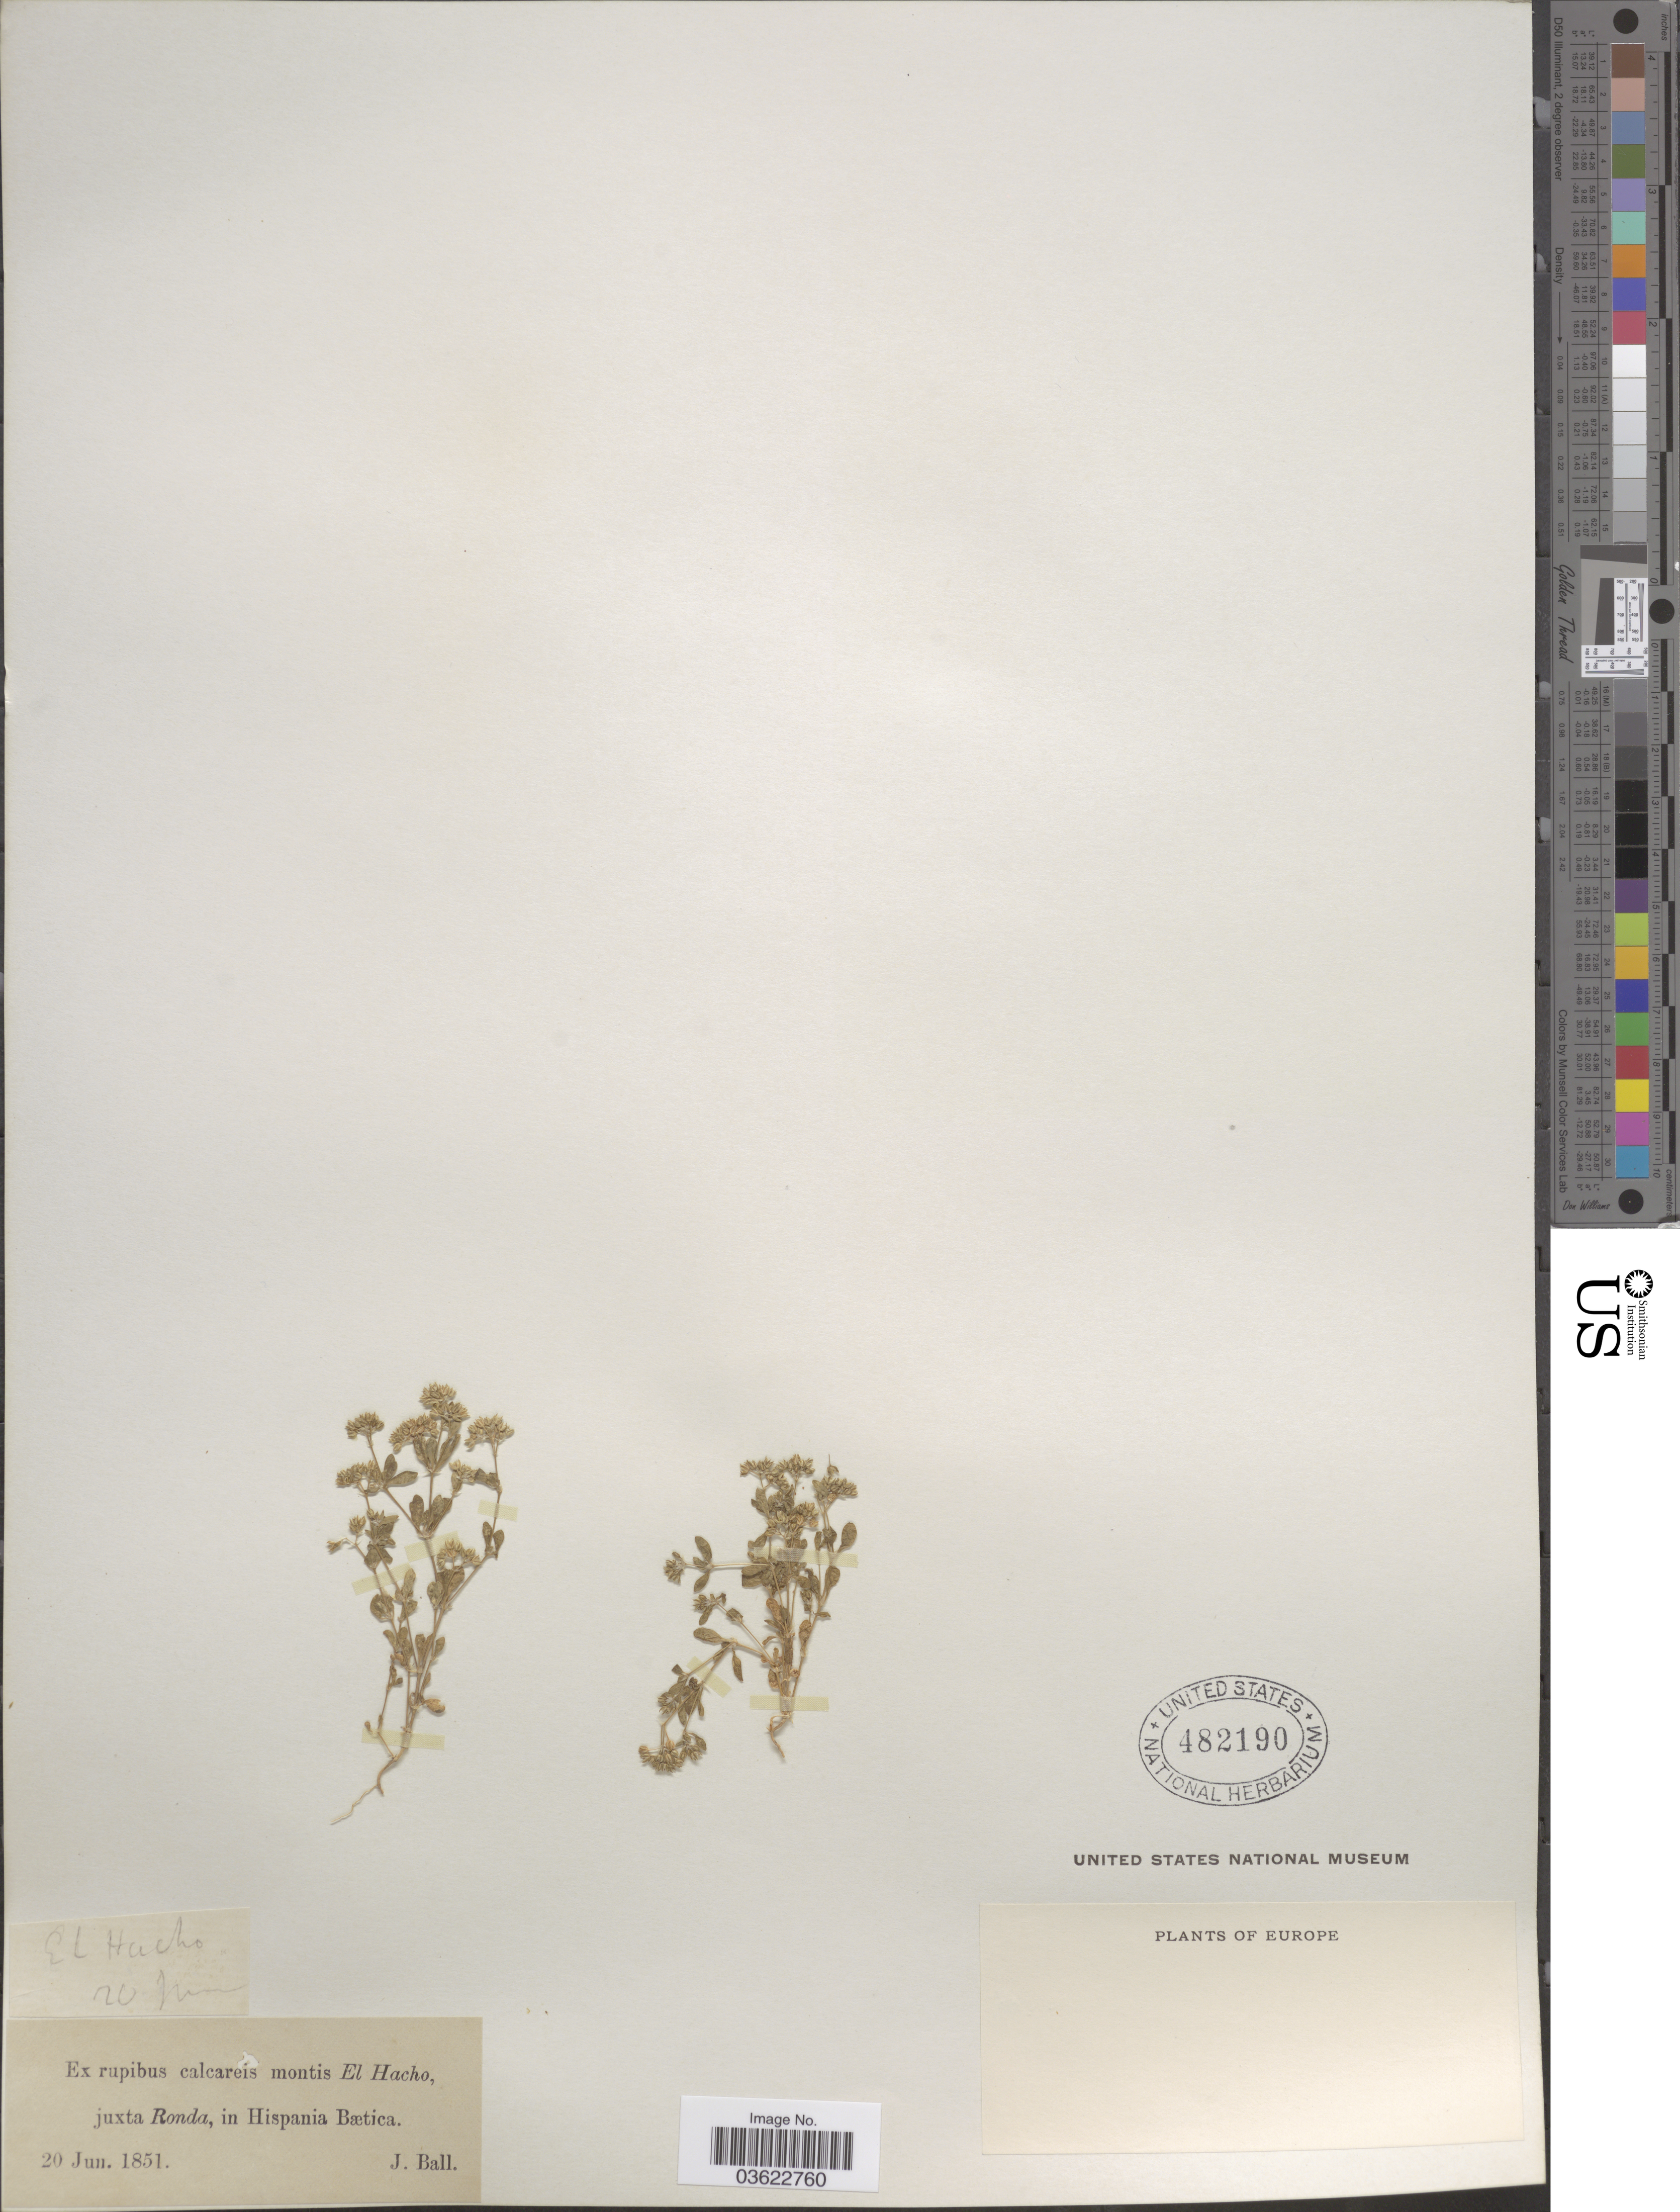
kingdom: Plantae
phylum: Tracheophyta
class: Magnoliopsida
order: Caryophyllales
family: Caryophyllaceae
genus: Arenaria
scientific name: Arenaria sp.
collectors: J. Ball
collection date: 1851-06-20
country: Spain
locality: Ex rupibus calcareis montis El Hacho, juxta Ronda, in Hispania Bætica.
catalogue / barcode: US 482190